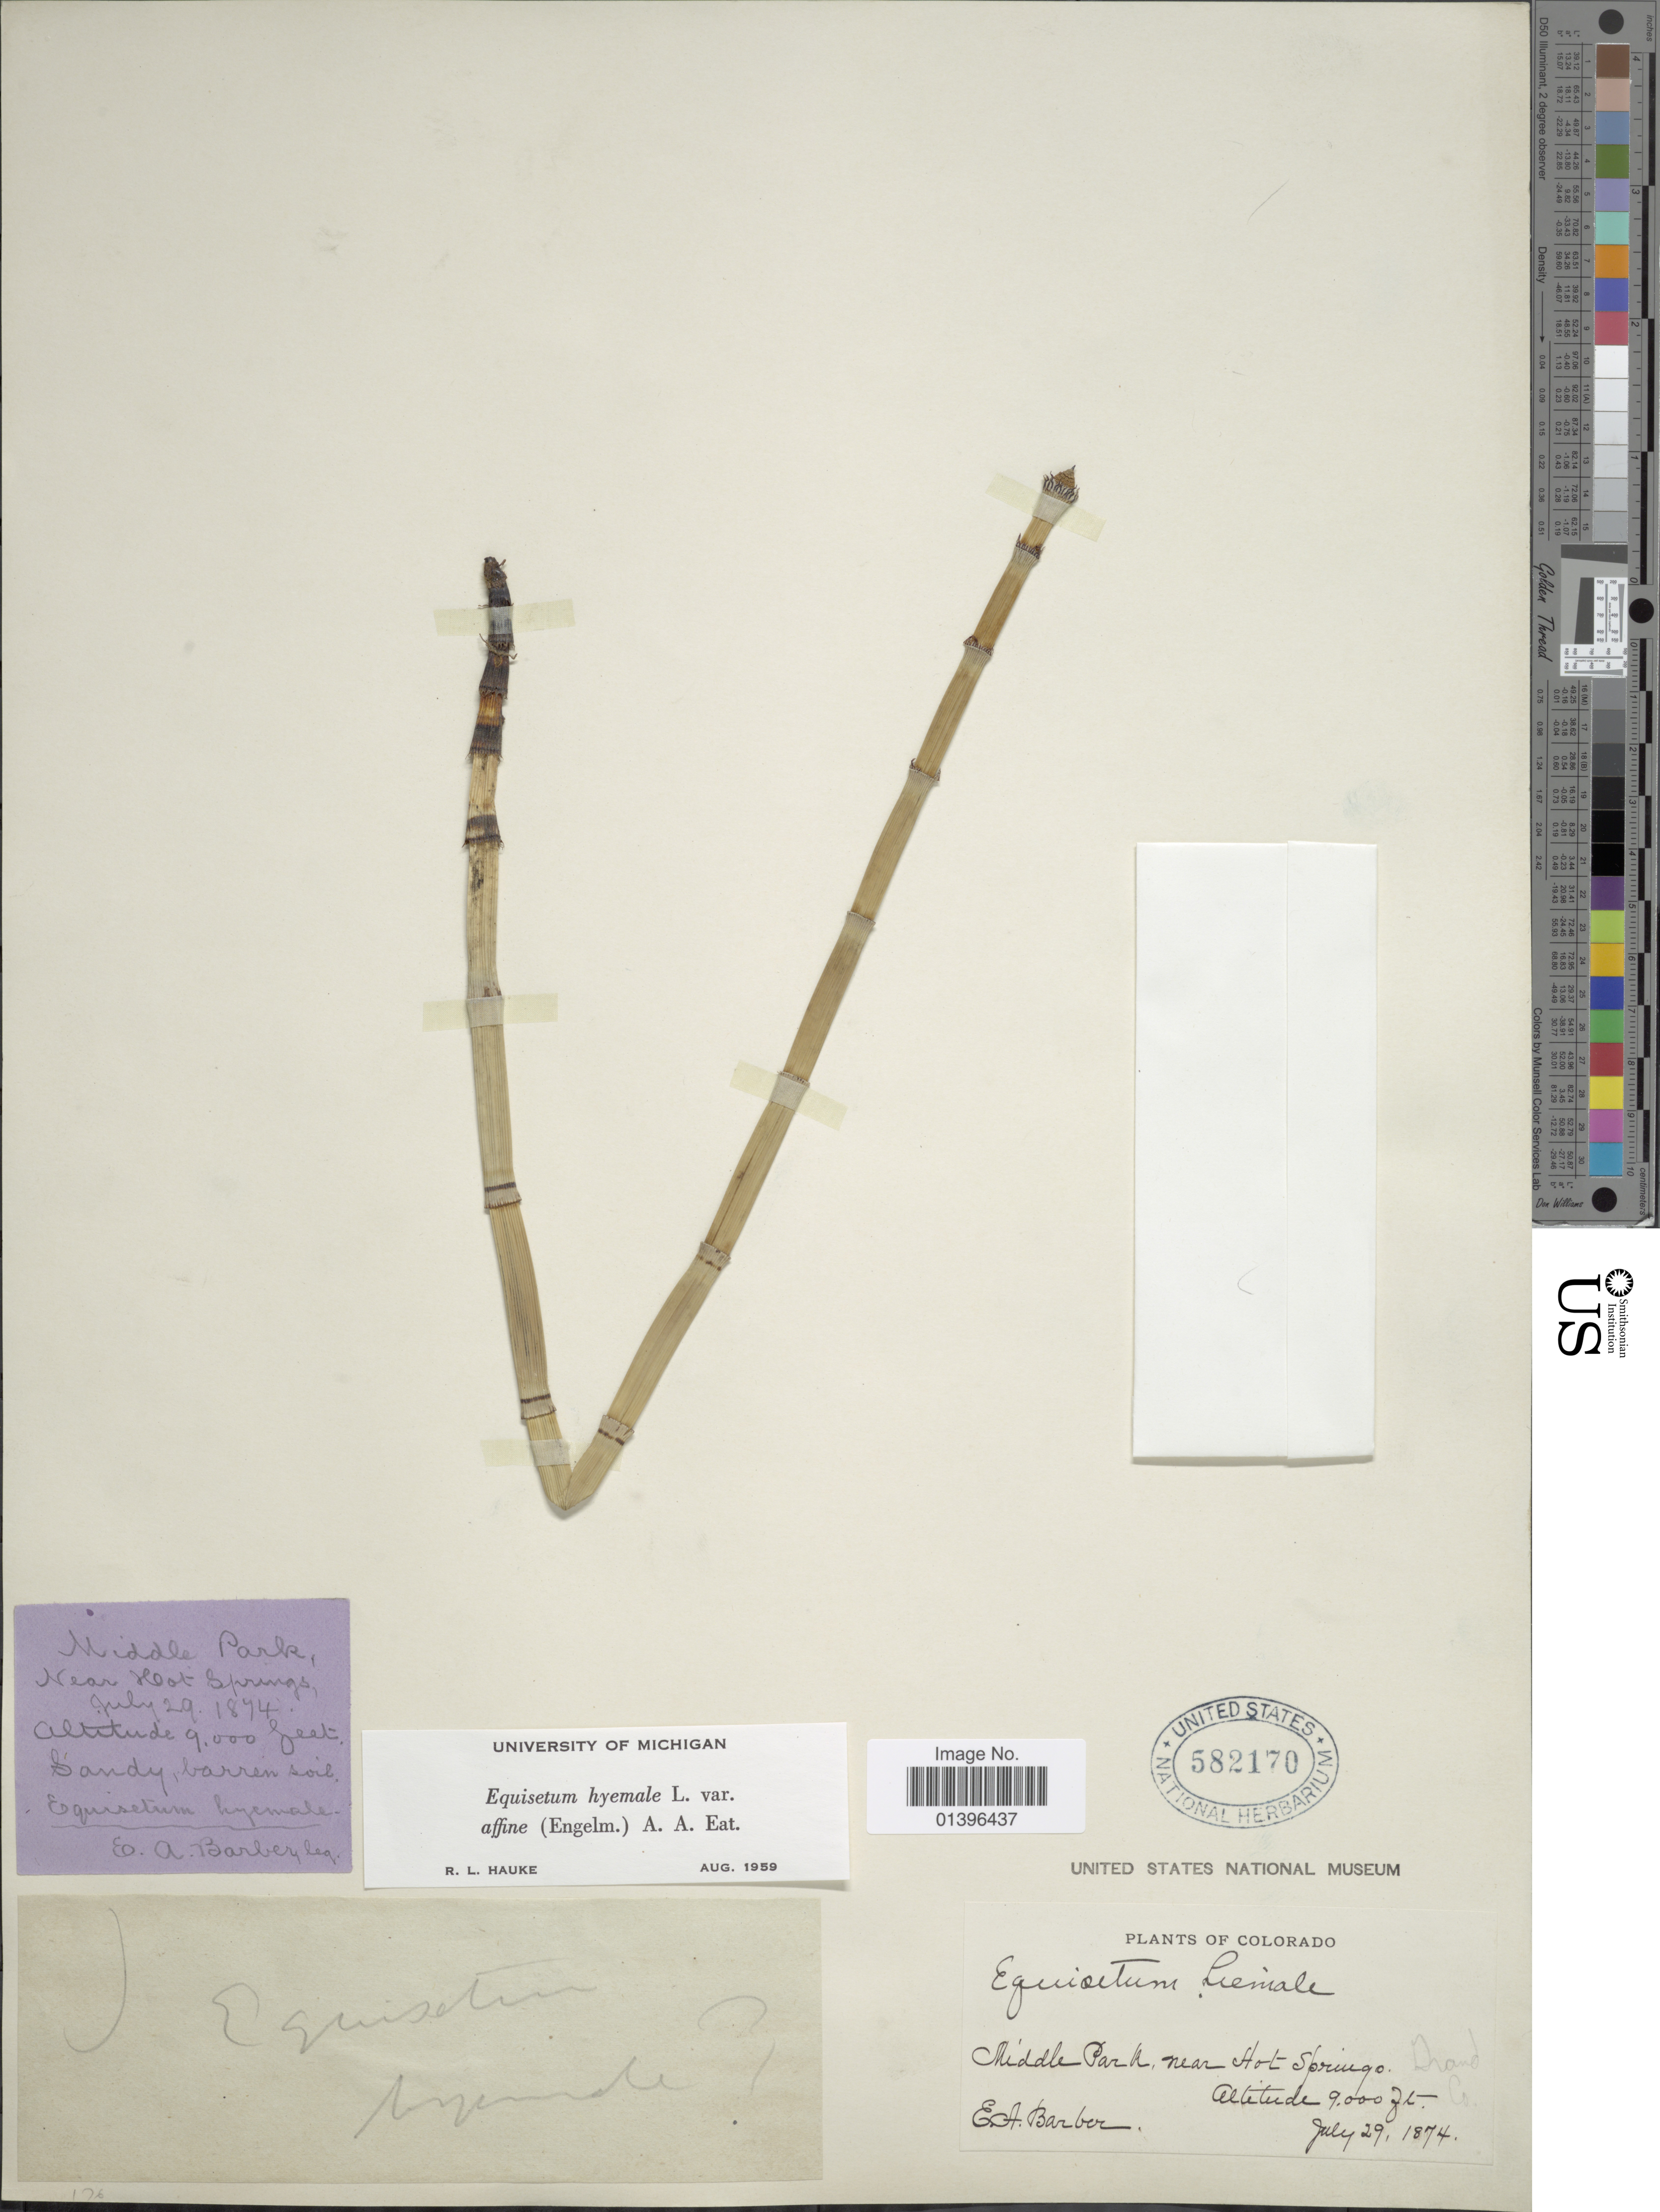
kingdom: Plantae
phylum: Tracheophyta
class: Polypodiopsida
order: Equisetales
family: Equisetaceae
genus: Equisetum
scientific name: Equisetum hyemale var. affine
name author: (Engelm.) A.A. Eaton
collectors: E. Barber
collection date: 1874-07-29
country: United States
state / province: Colorado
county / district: Grand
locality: Middle Park, near Hot Springs, Grand Co.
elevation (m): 2743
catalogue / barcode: US 582170